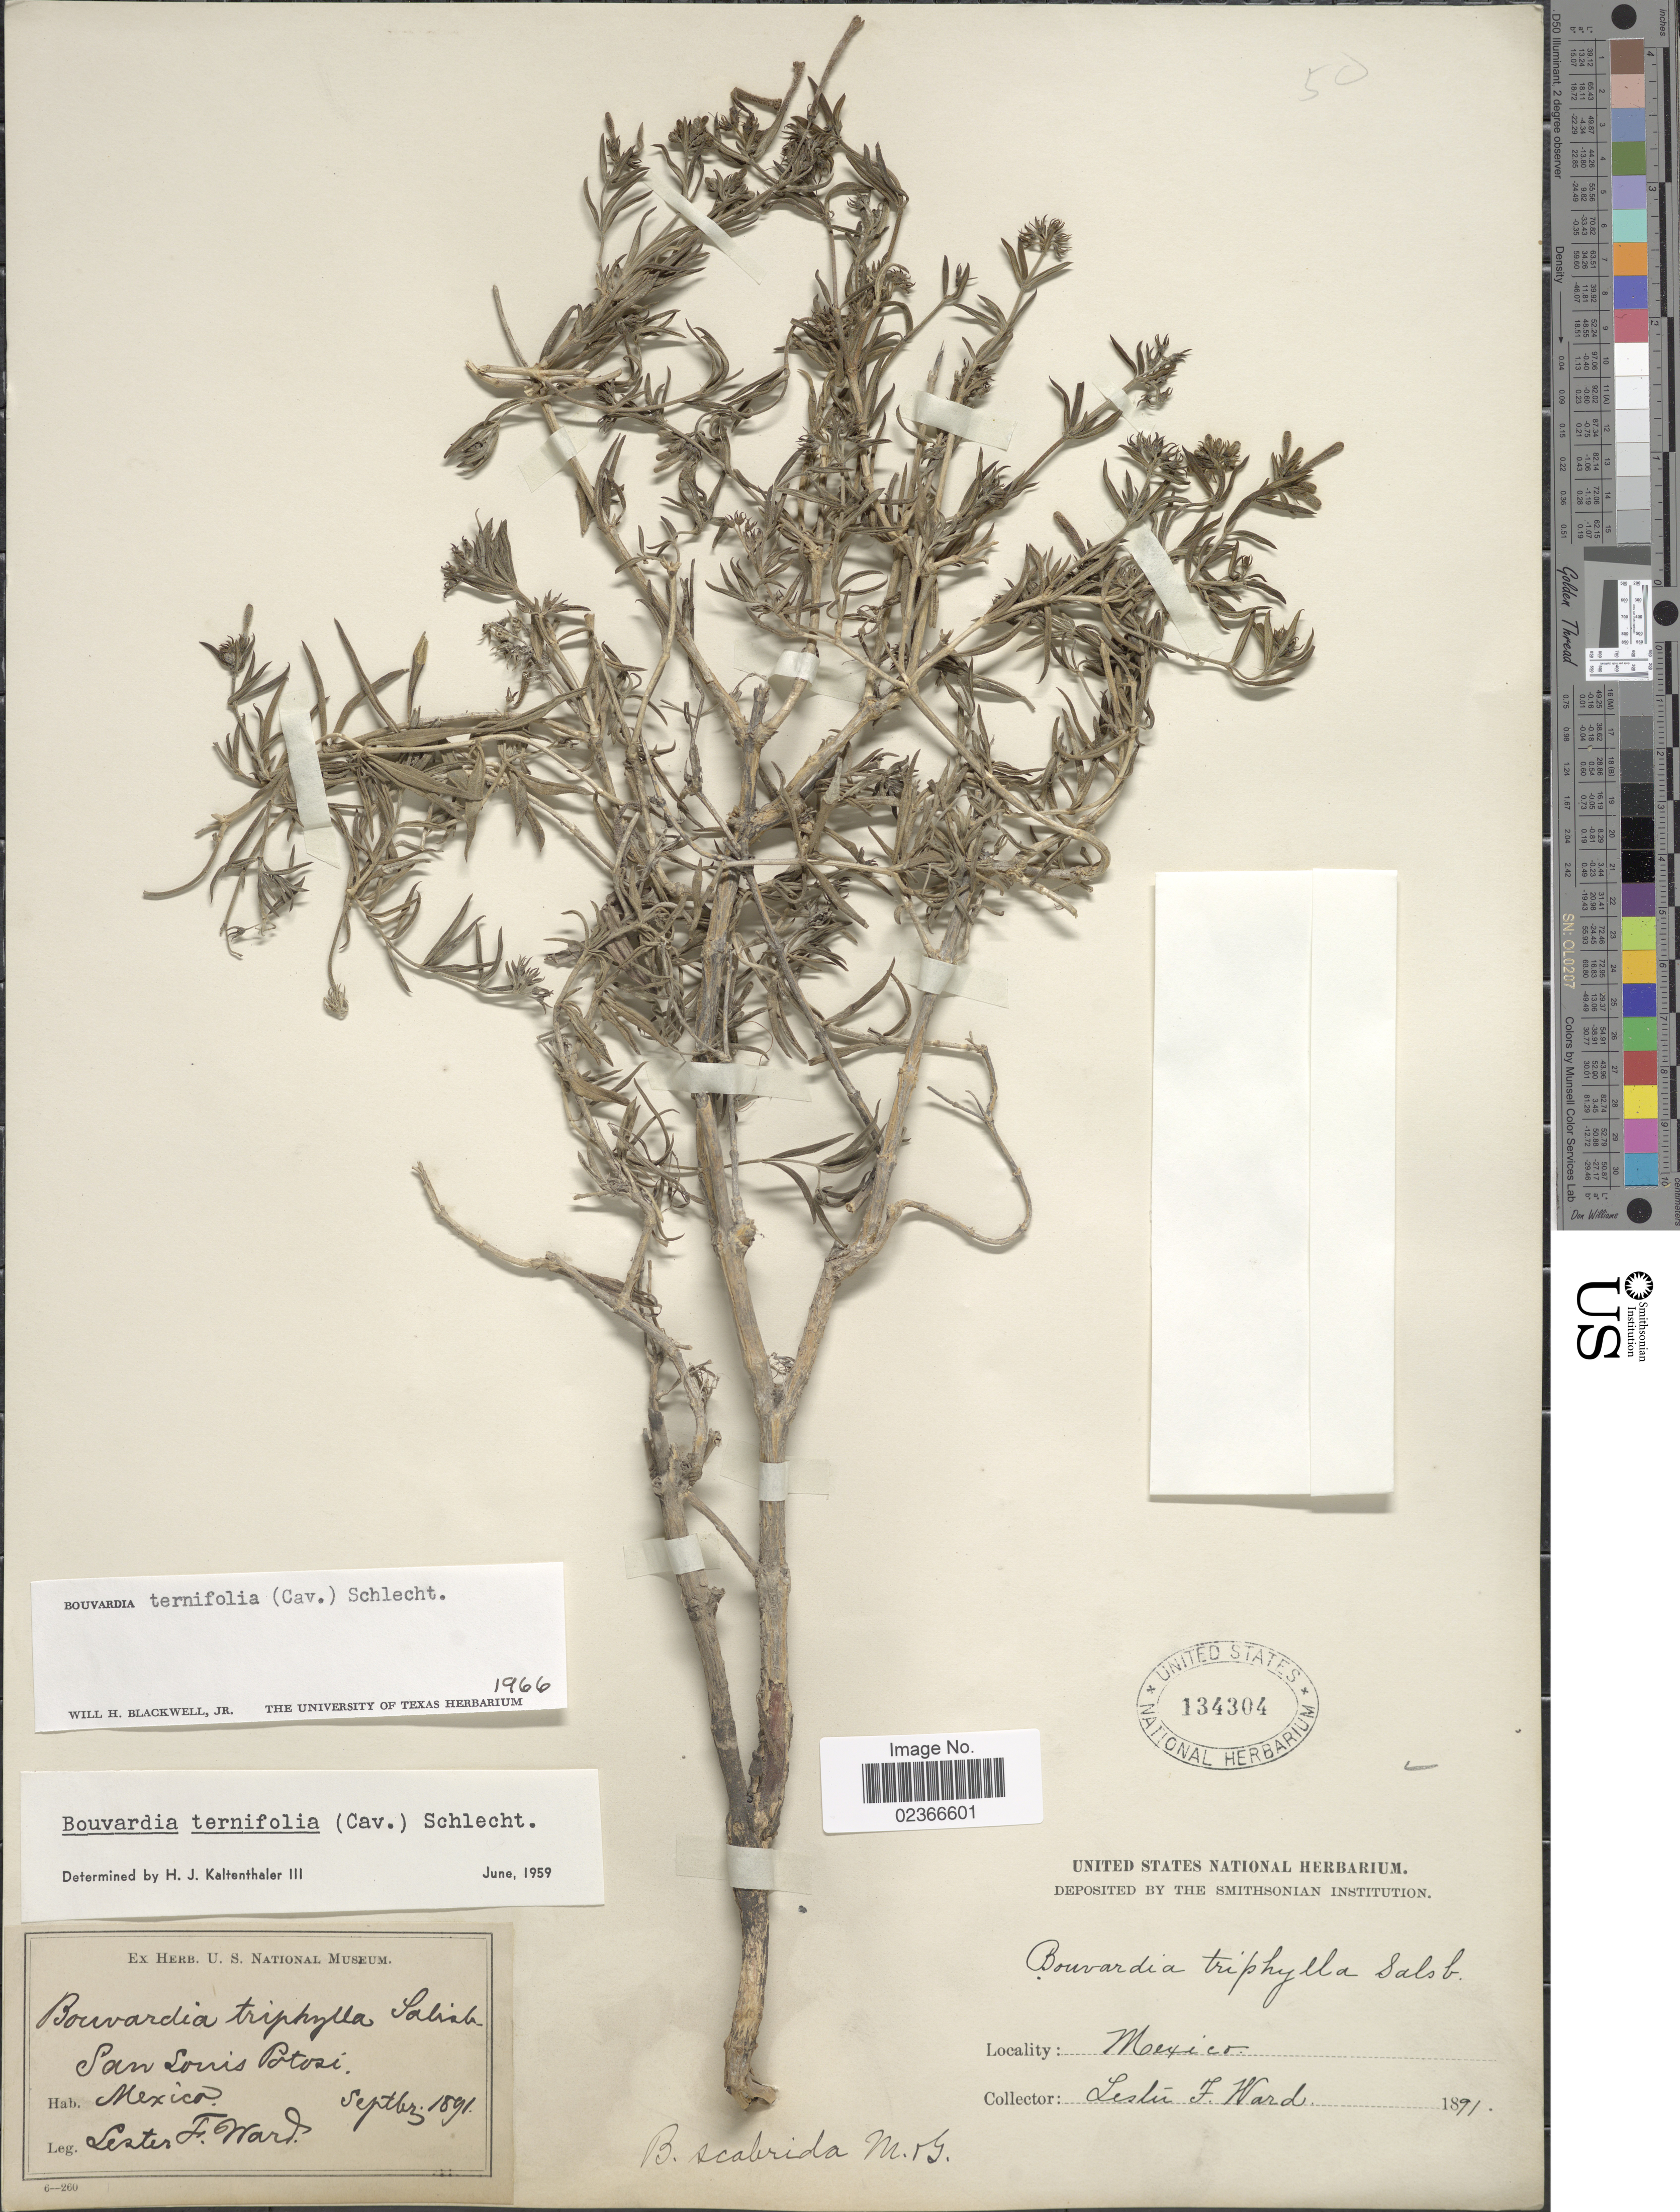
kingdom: Plantae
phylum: Tracheophyta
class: Magnoliopsida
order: Gentianales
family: Rubiaceae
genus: Bouvardia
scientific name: Bouvardia ternifolia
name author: (Cav.) Schltdl.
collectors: L. F. Ward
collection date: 1891-09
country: Mexico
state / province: San Luis Potosí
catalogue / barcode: US 134304